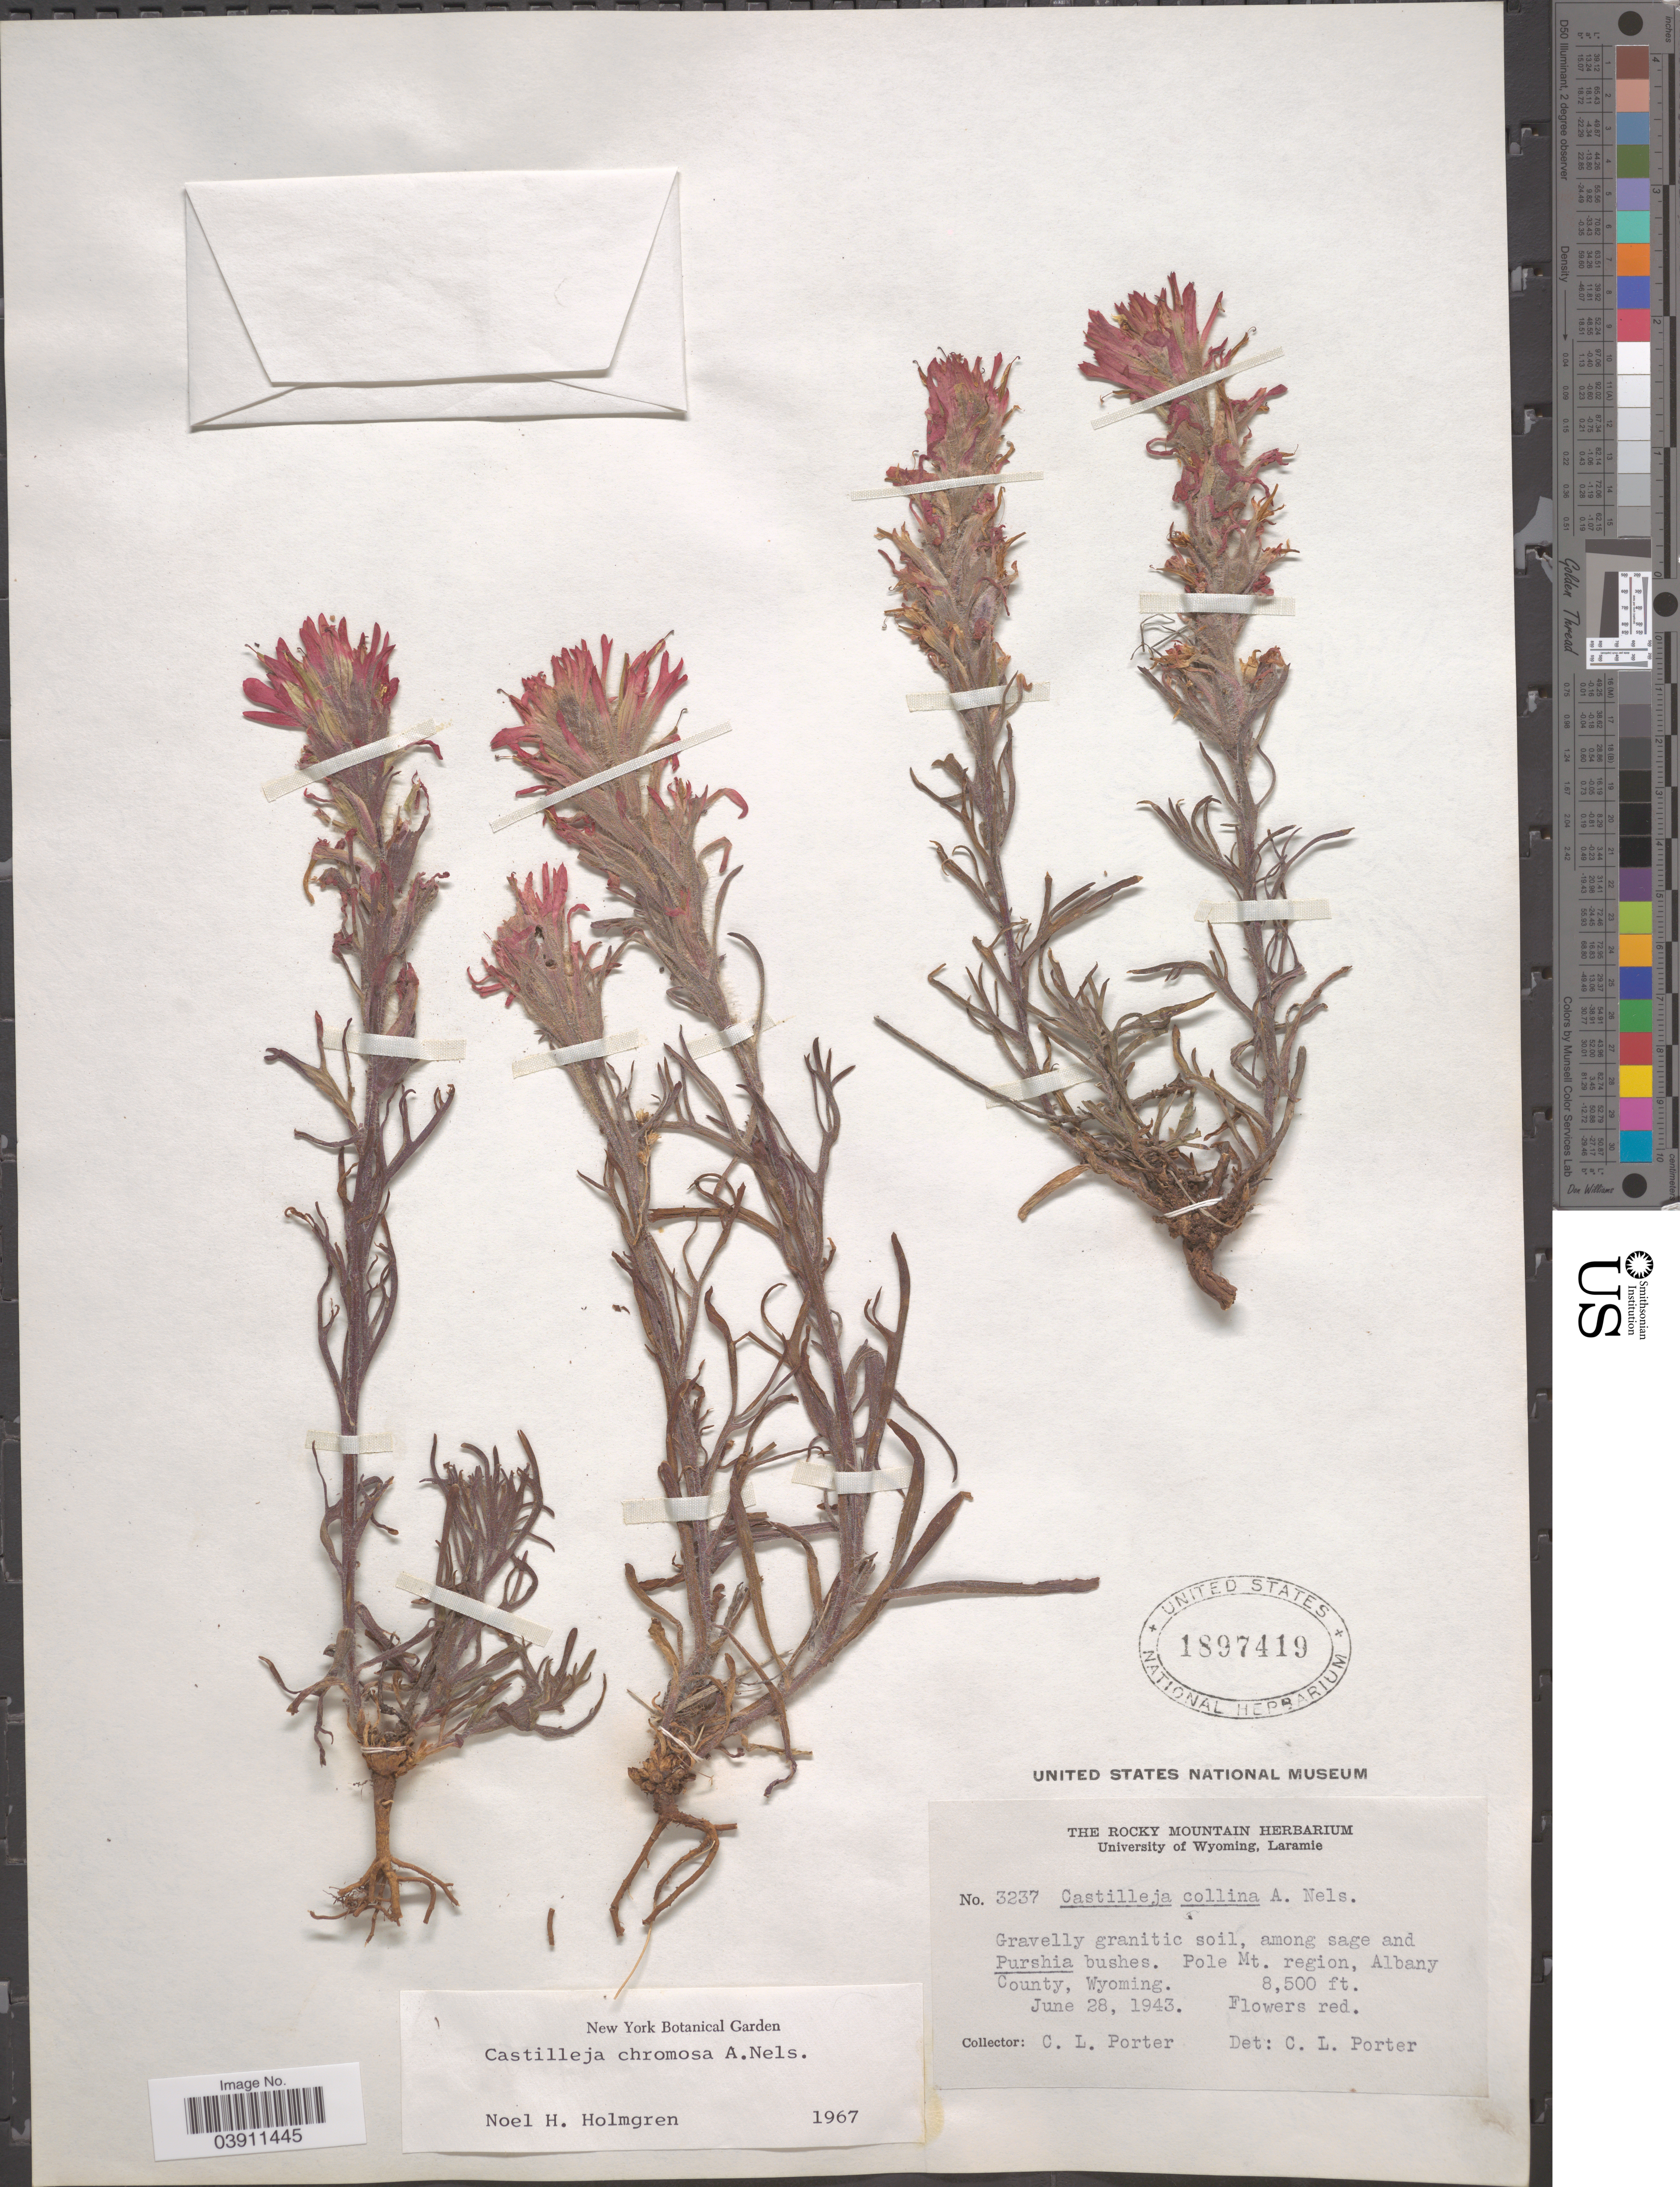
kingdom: Plantae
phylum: Tracheophyta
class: Magnoliopsida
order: Lamiales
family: Orobanchaceae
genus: Castilleja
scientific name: Castilleja chromosa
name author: A. Nelson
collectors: C. L. Porter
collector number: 3237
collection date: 1943-06-28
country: United States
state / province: Wyoming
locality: Pole Mt. region, Albany County.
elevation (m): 2591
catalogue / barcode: US 1897419